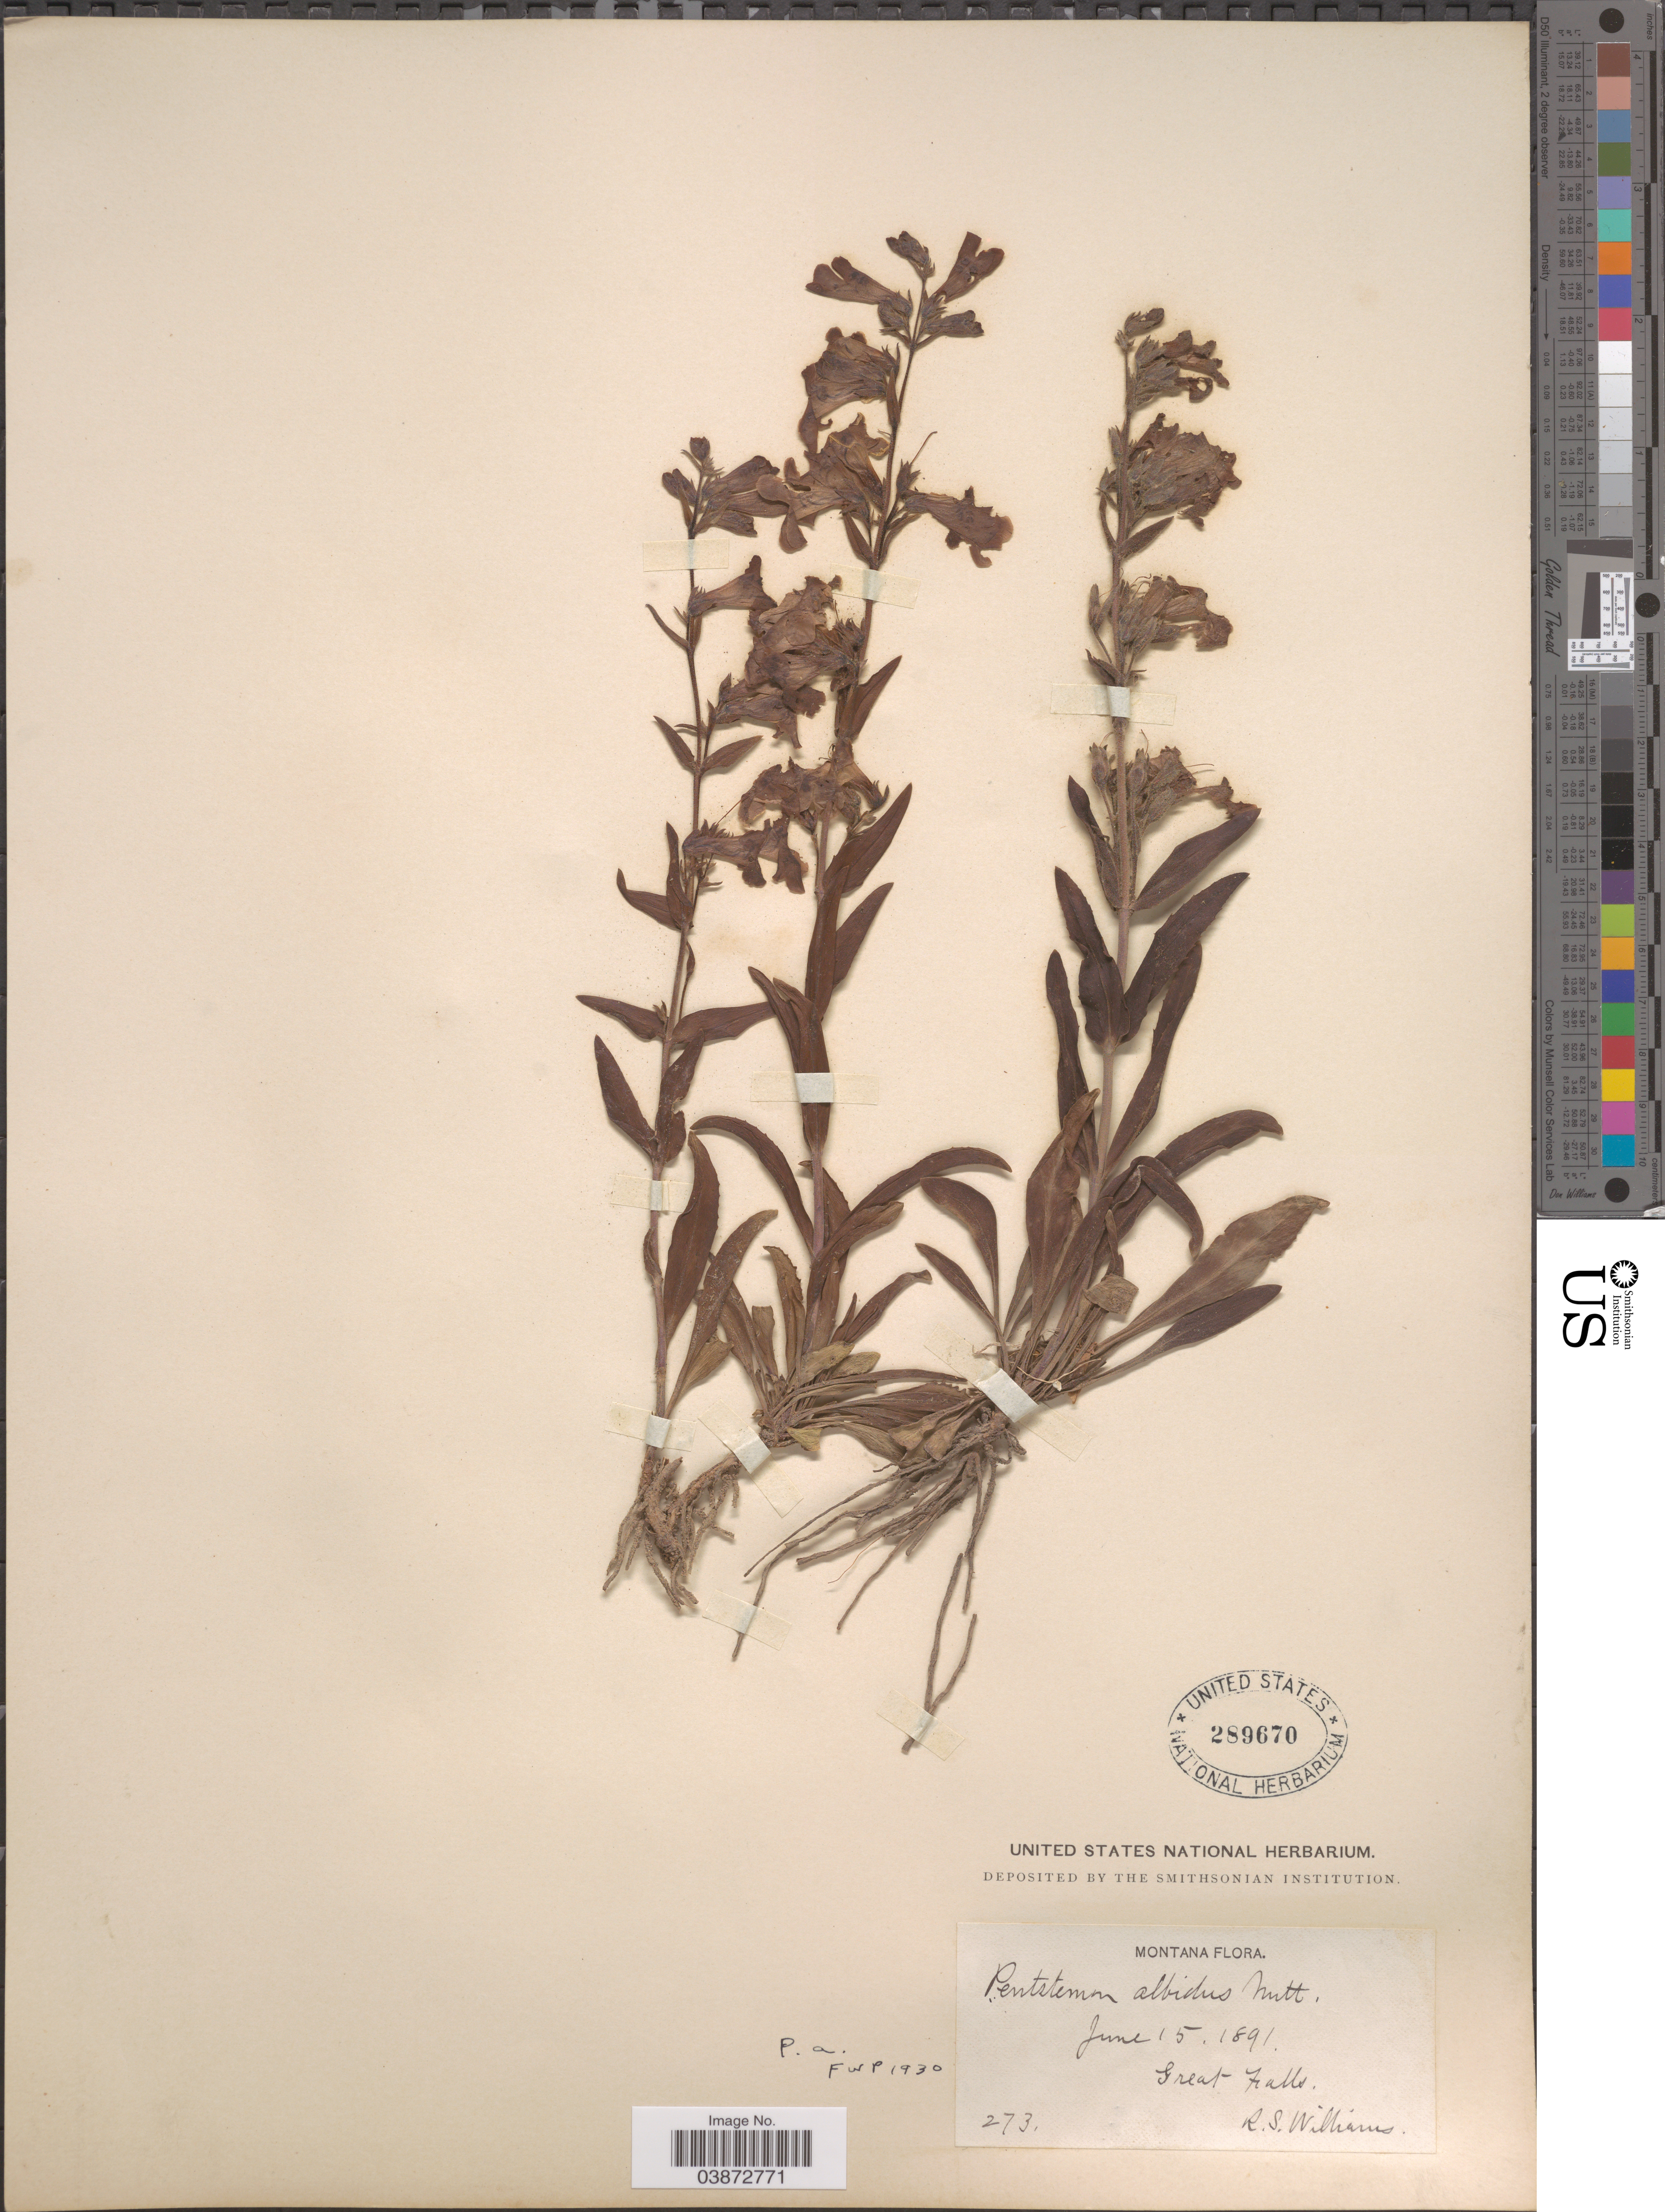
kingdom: Plantae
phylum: Tracheophyta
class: Magnoliopsida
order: Lamiales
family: Plantaginaceae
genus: Penstemon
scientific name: Penstemon albidus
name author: Nutt.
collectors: R. S. Williams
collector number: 273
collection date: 1891-06-15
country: United States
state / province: Montana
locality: Great Falls.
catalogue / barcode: US 289670